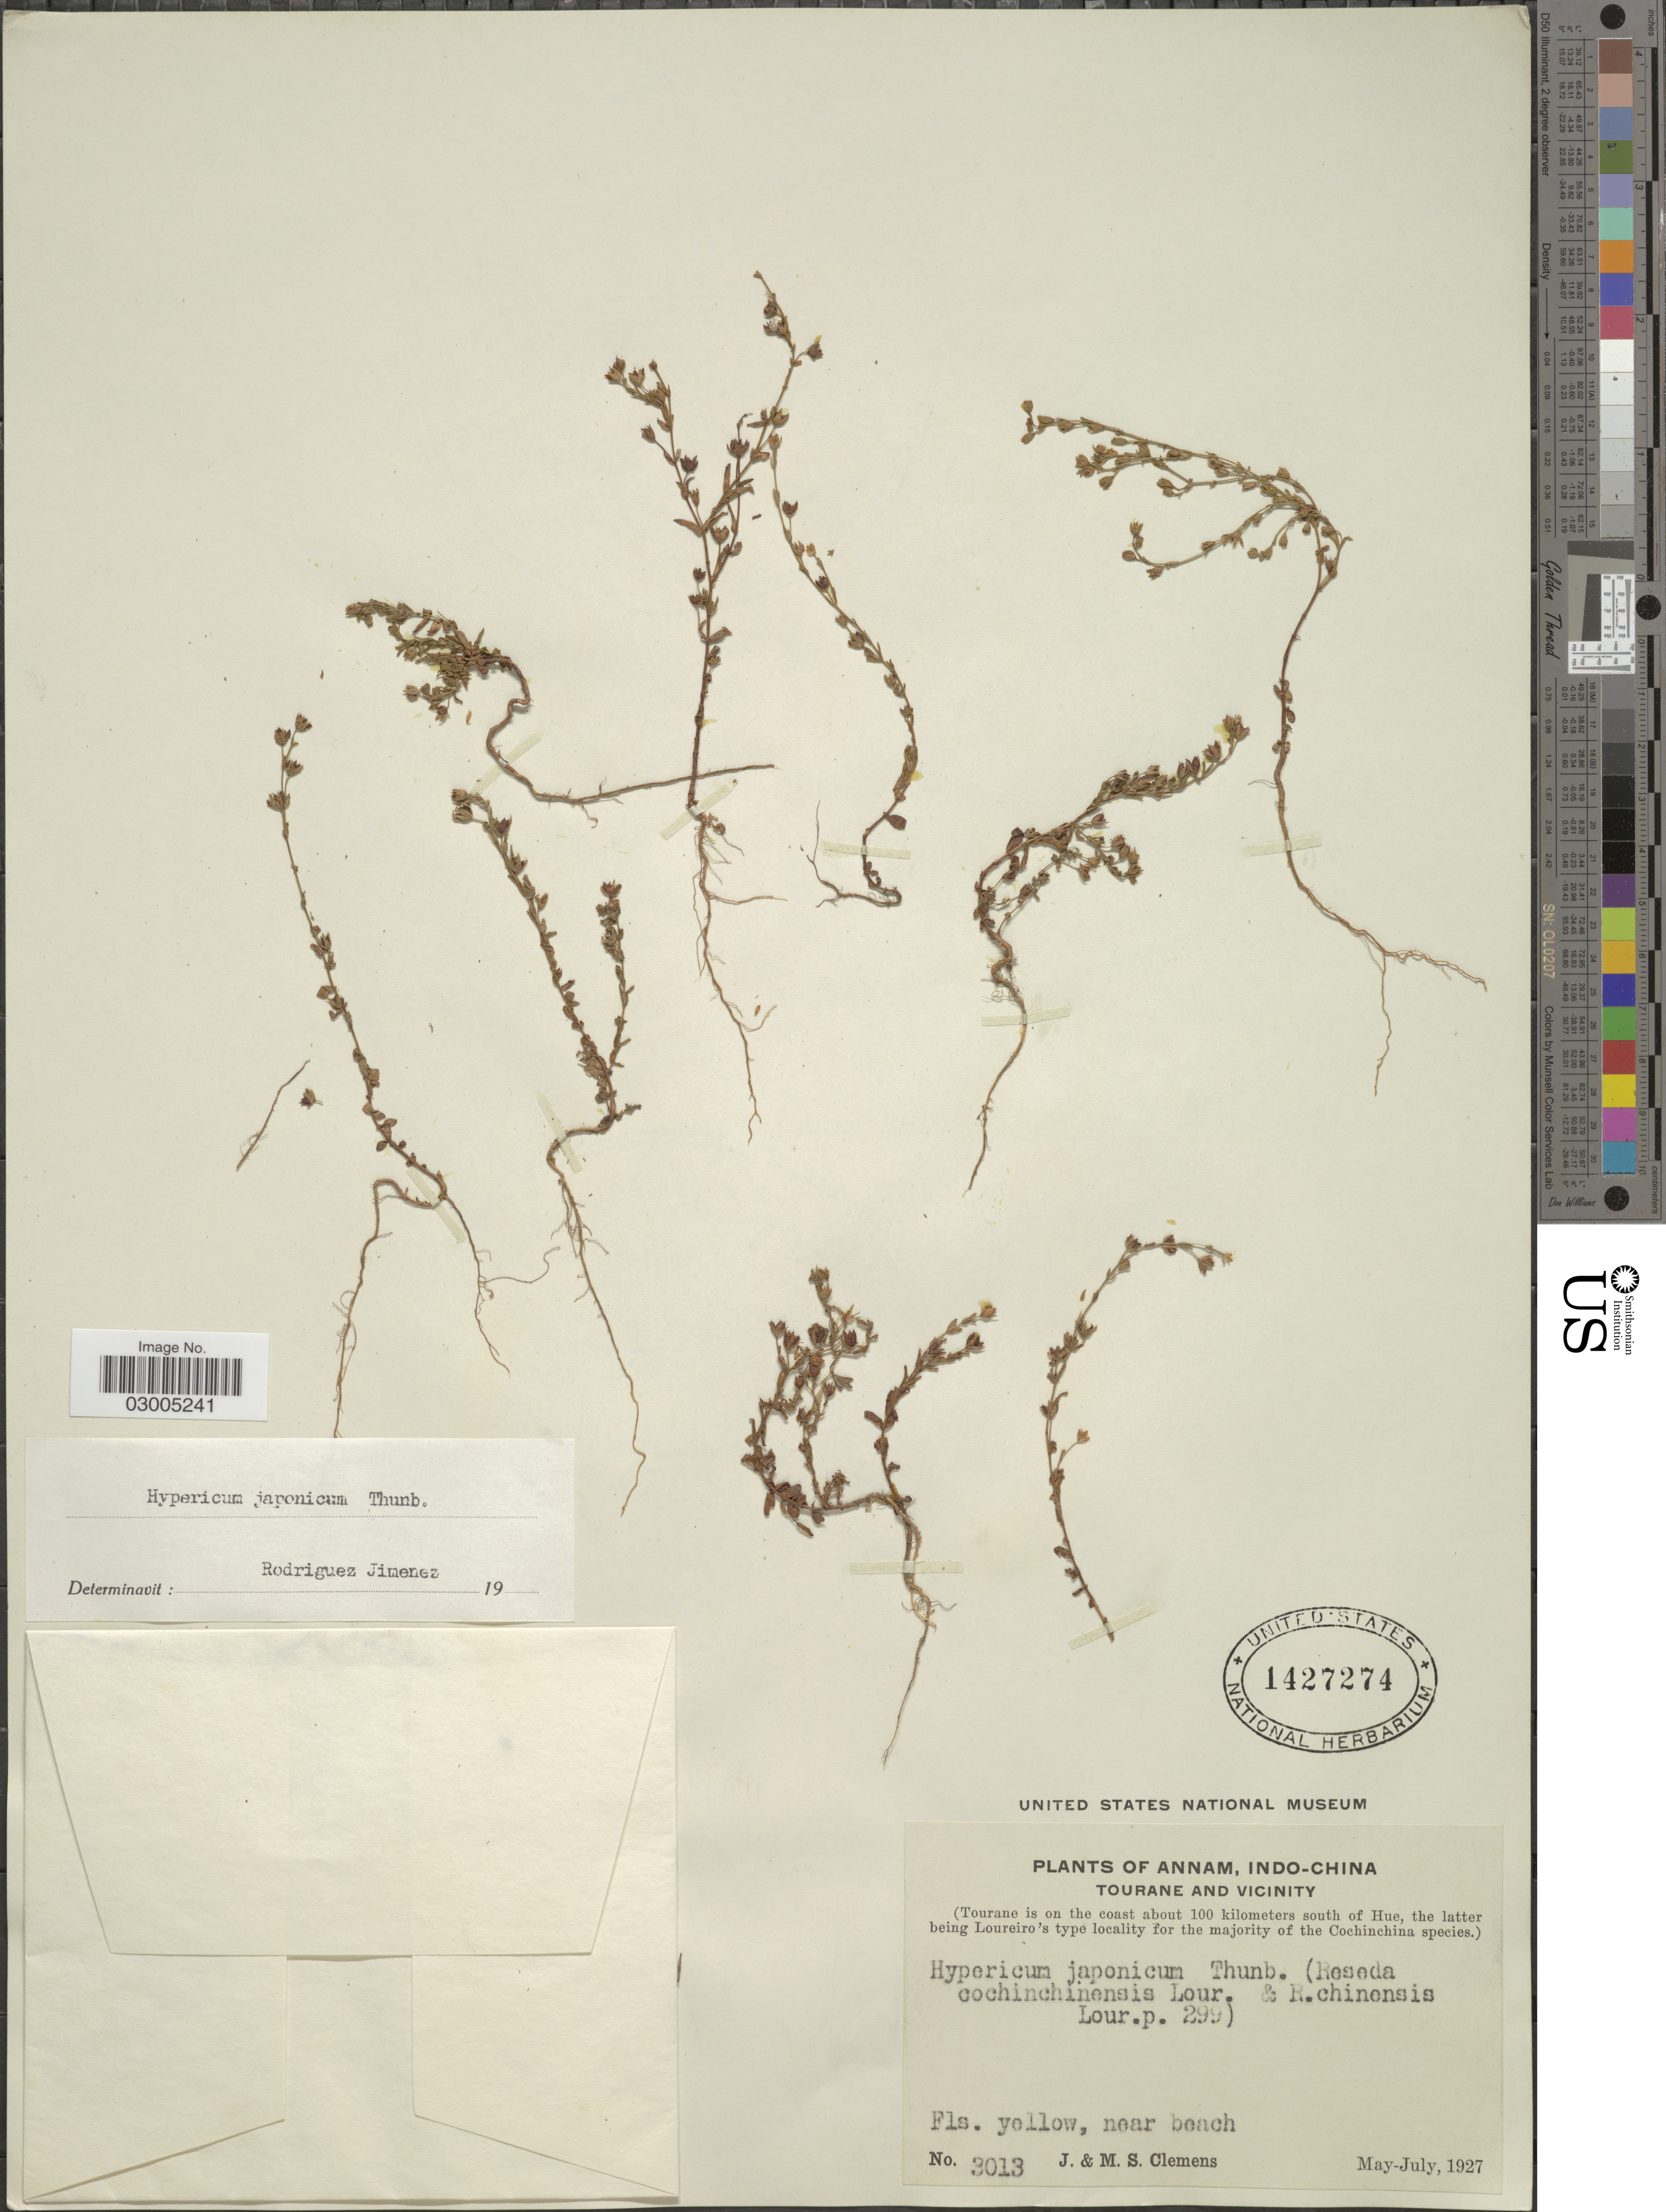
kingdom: Plantae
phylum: Tracheophyta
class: Magnoliopsida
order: Malpighiales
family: Hypericaceae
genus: Hypericum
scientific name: Hypericum japonicum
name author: Thunb.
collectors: J. Clemens & M. S. Clemens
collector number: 3013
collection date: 1927-05/1927-07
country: Vietnam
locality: Annam, Indo-China. Tourane and Vicinity. (Tourane is on the coast about 100 kilomters south of Hue).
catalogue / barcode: US 1427274